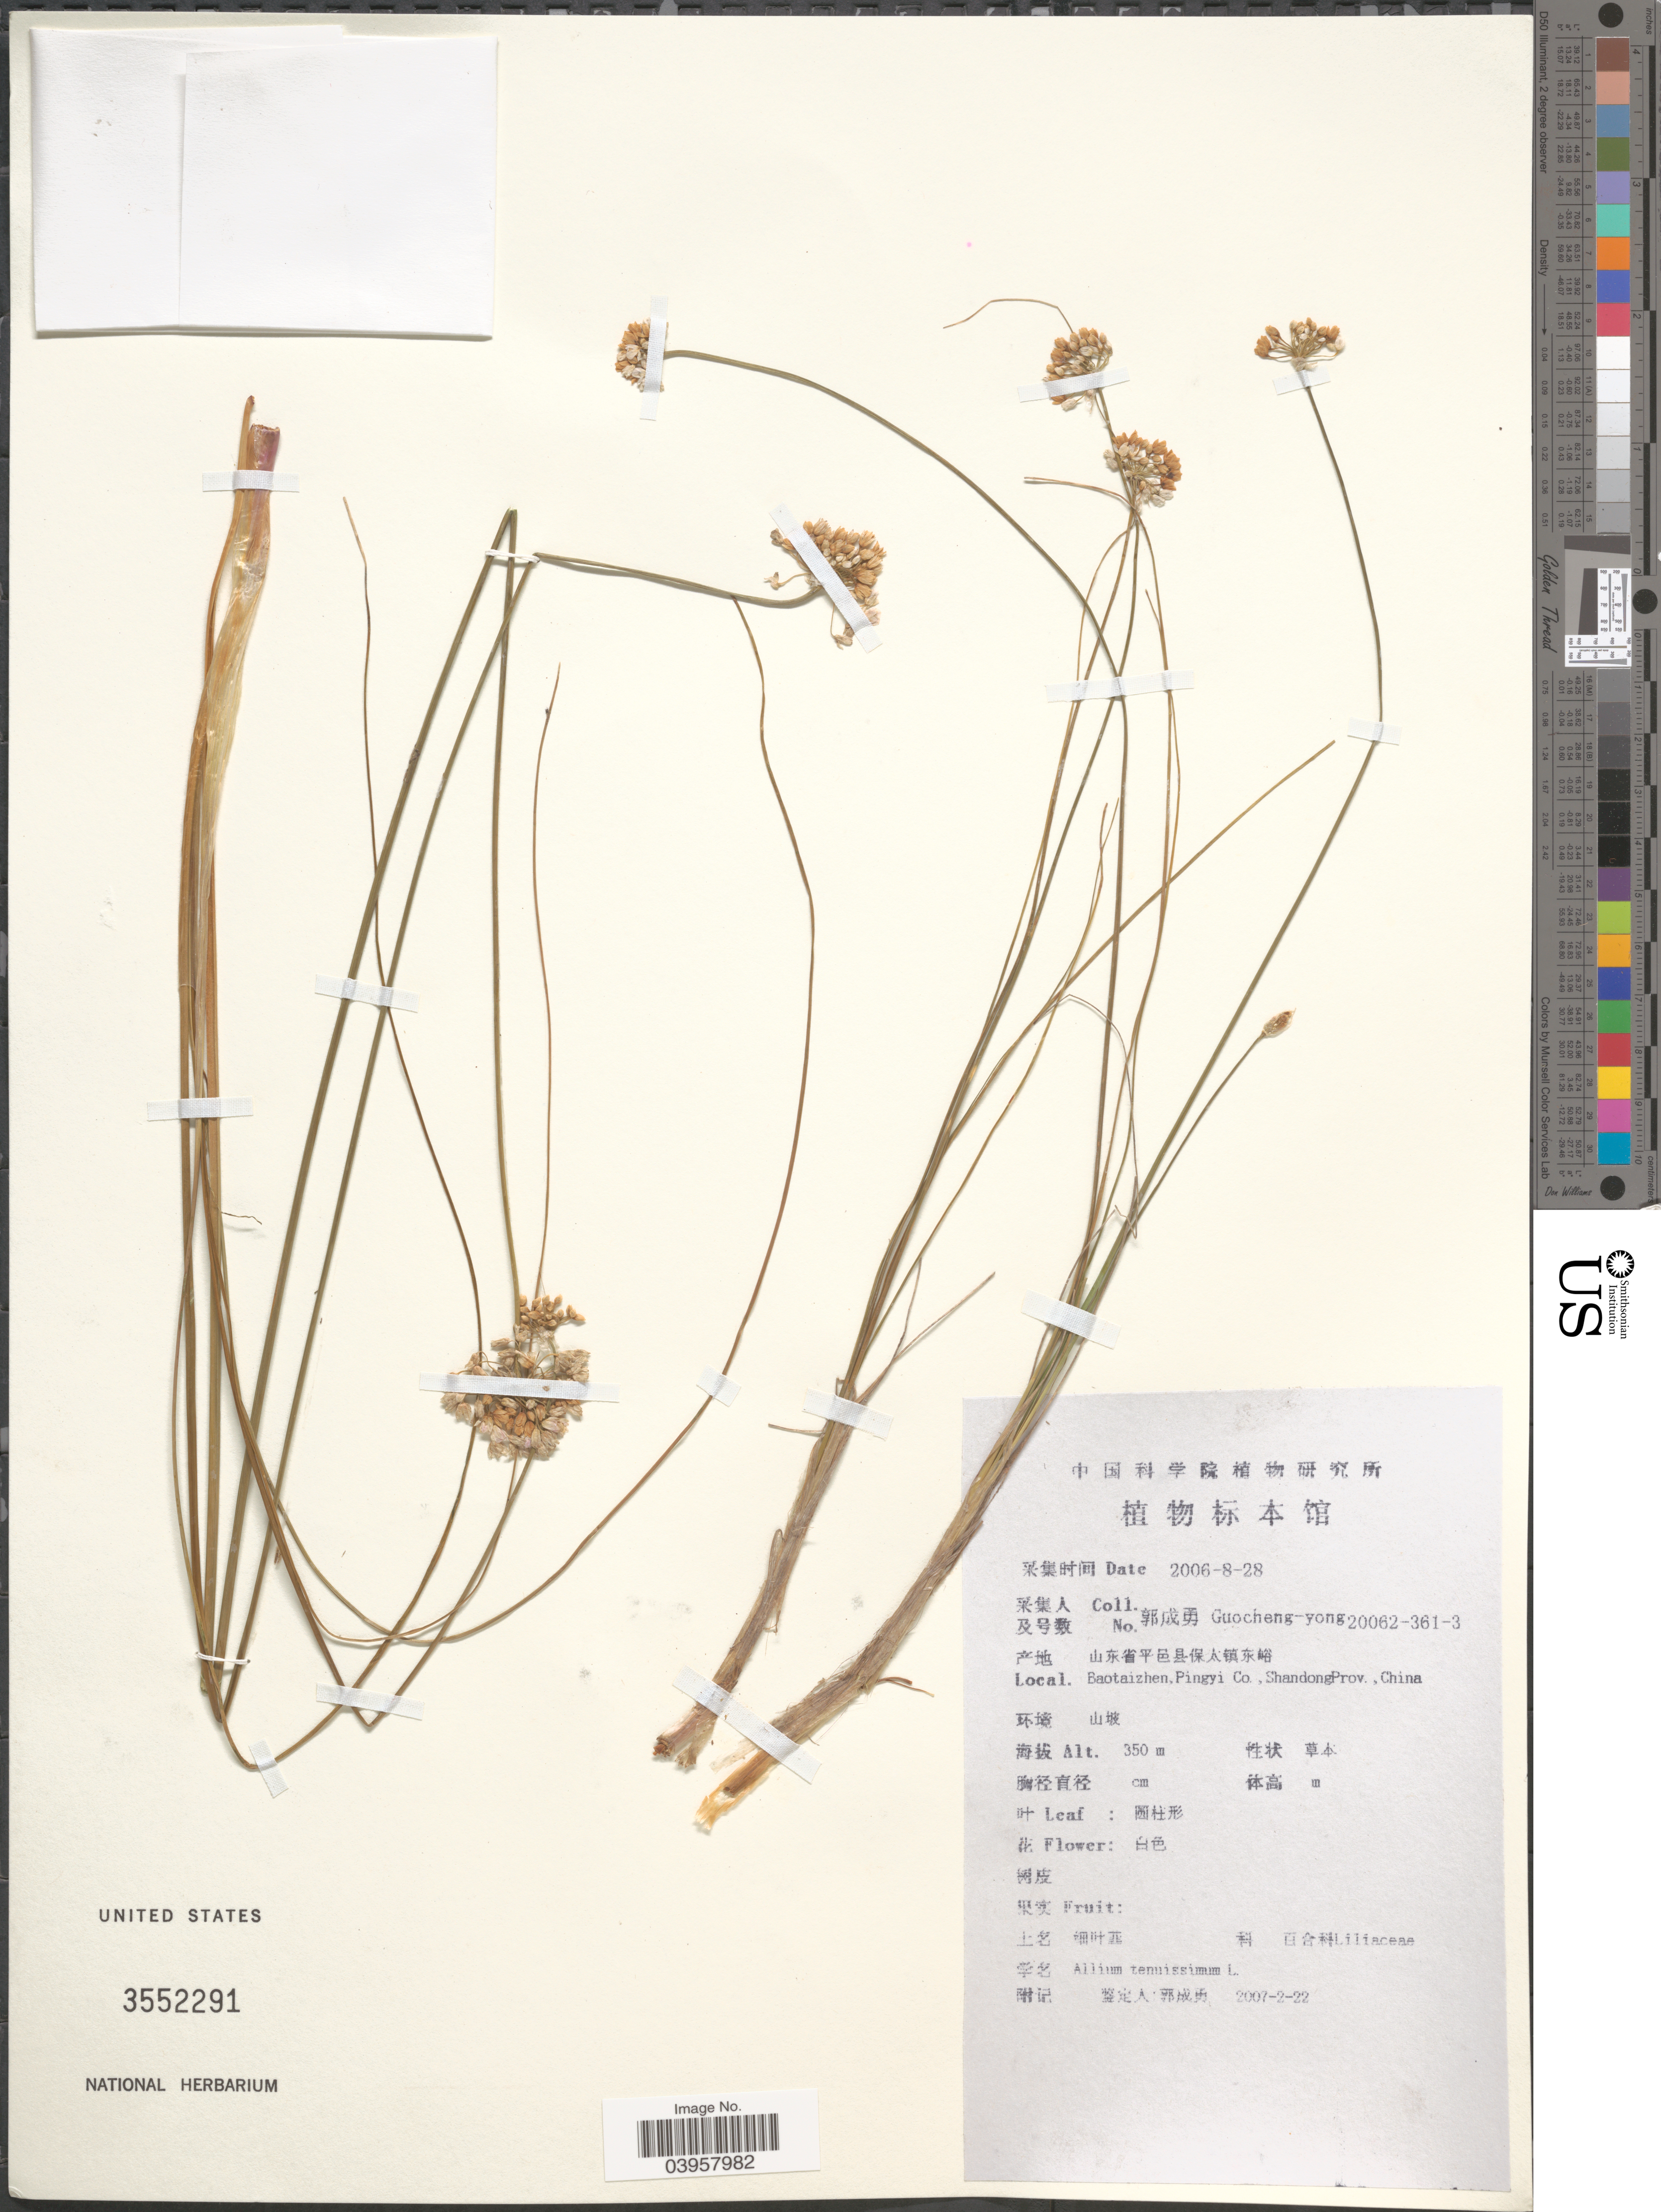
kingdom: Plantae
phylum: Tracheophyta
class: Liliopsida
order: Asparagales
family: Amaryllidaceae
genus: Allium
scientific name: Allium tenuissimum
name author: L.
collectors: Guo cheng-yong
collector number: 20062-361-3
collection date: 2006-08-28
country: China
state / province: Shandong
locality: Baotaizhen. Pingyi Co.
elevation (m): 350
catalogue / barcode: US 3552291